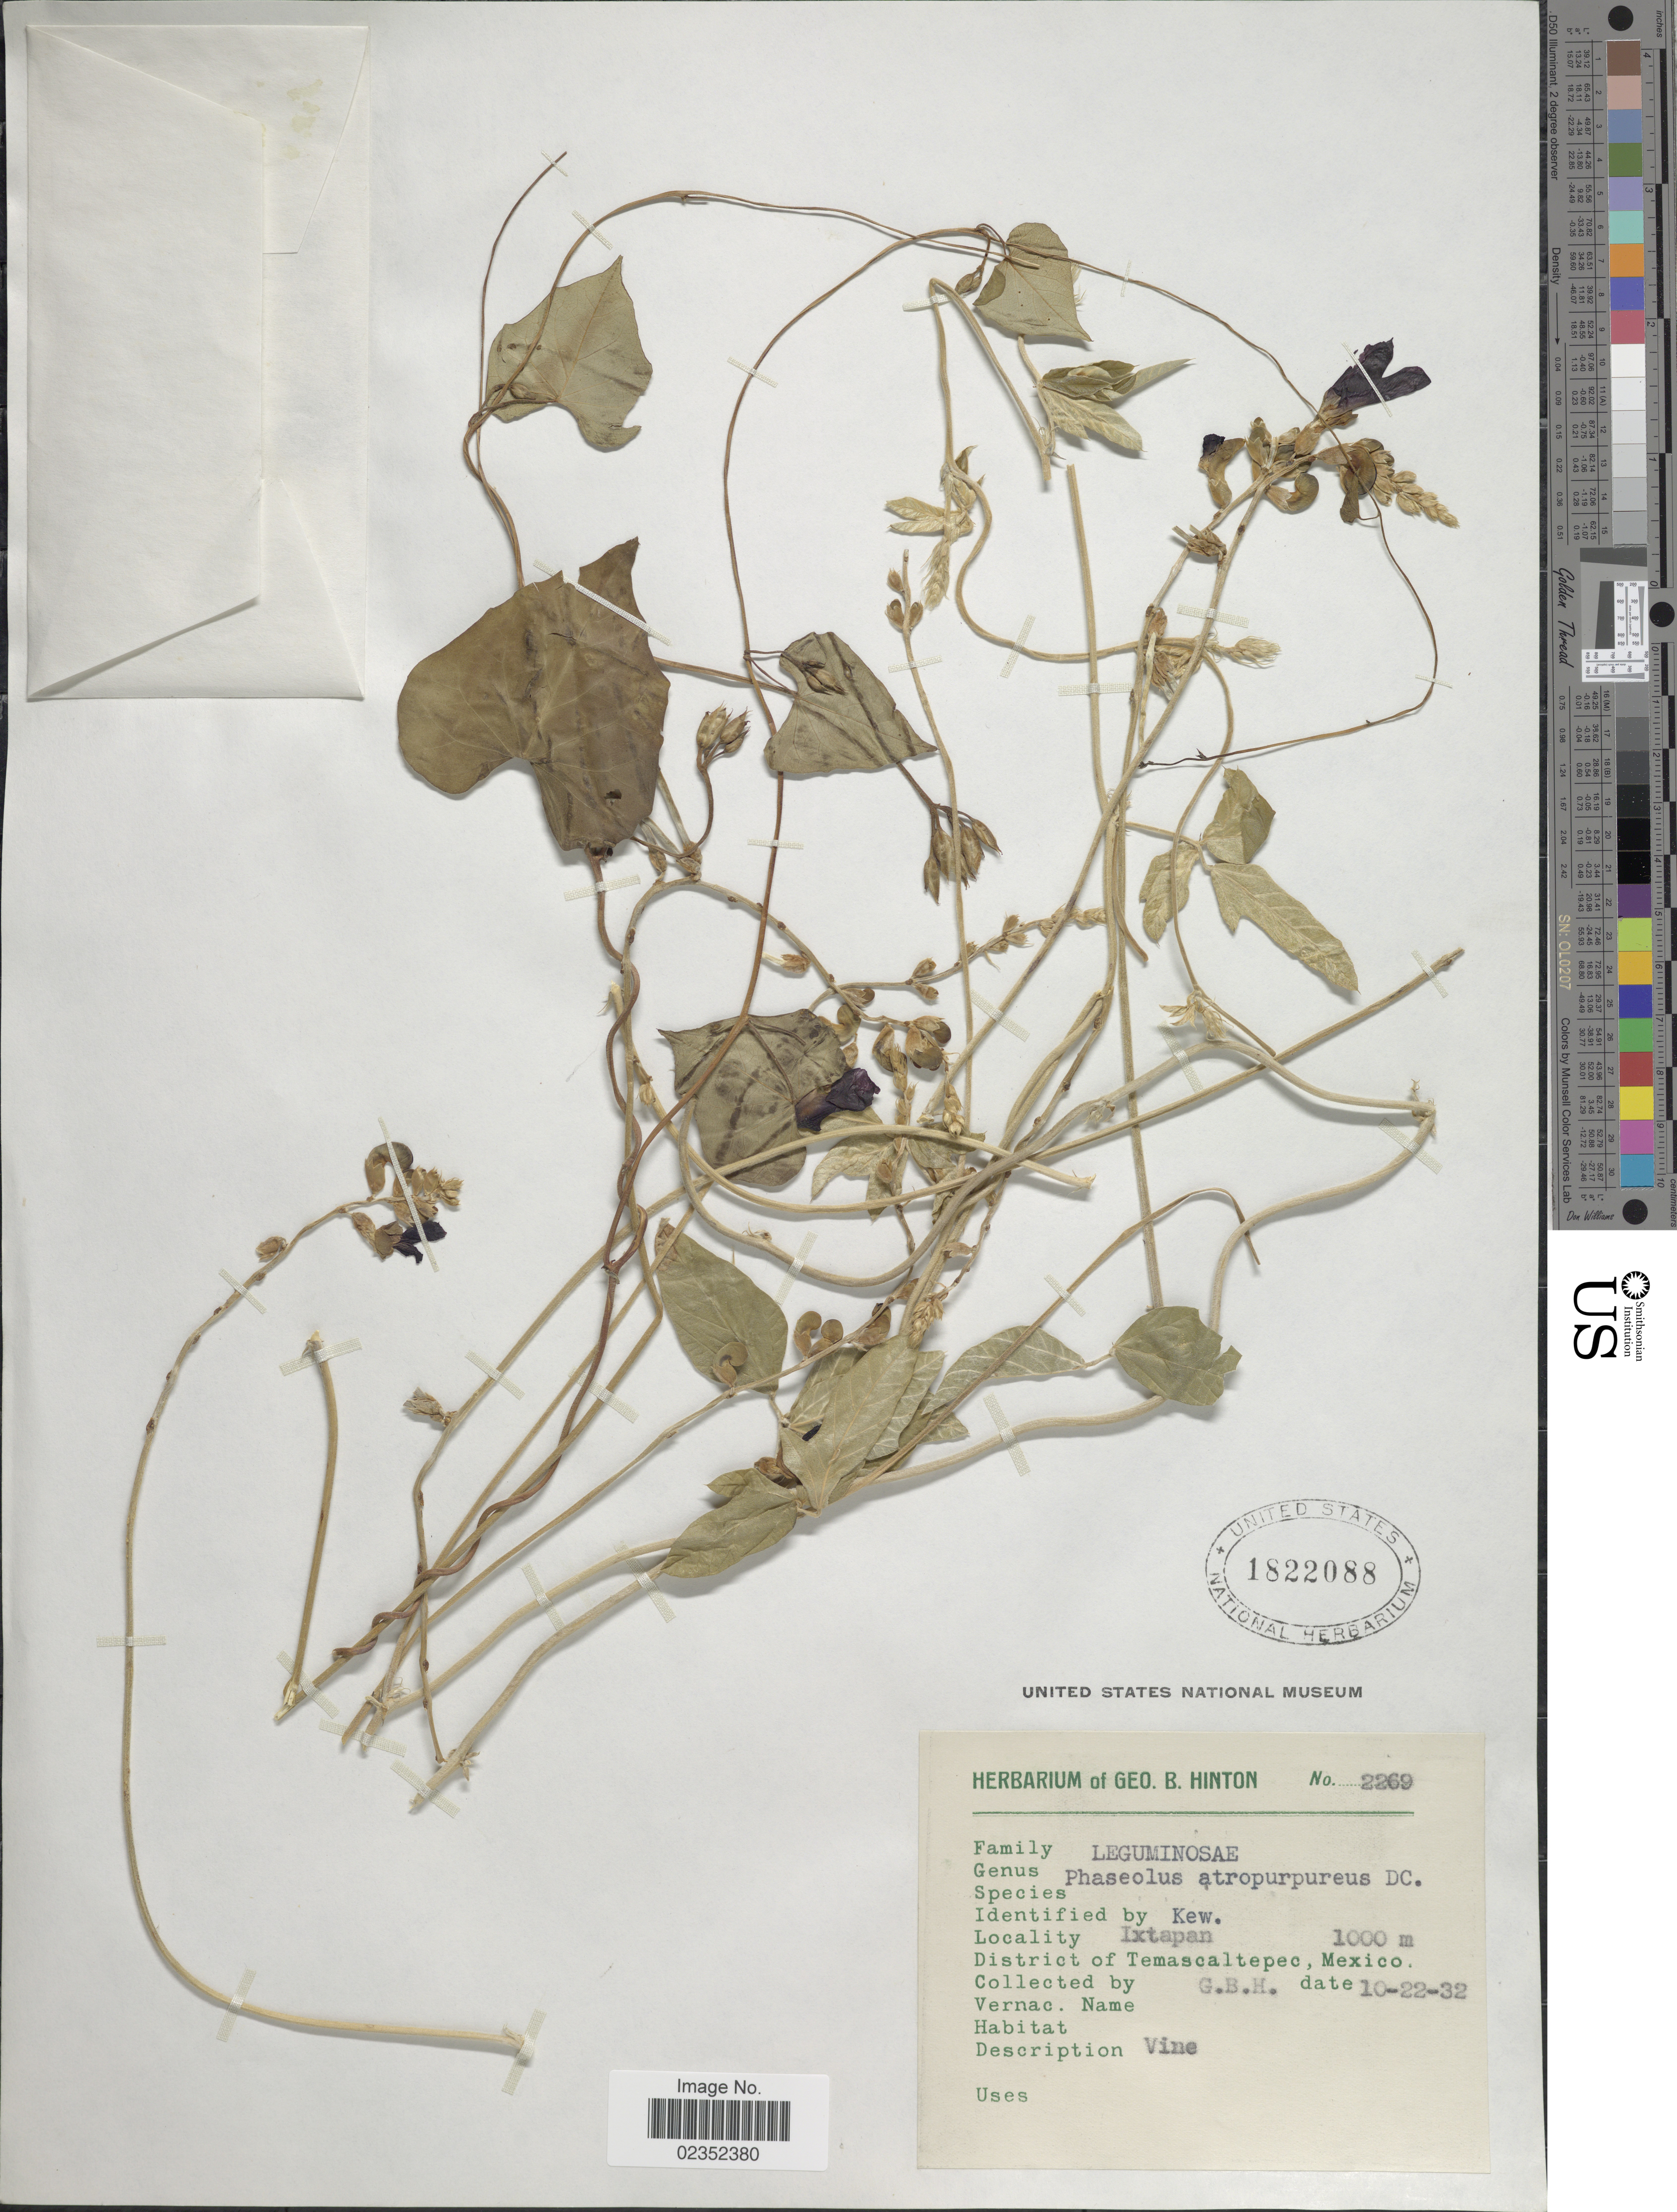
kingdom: Plantae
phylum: Tracheophyta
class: Magnoliopsida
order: Fabales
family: Fabaceae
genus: Macroptilium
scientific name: Macroptilium atropurpureum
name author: (DC.) Urb.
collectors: G. B. Hinton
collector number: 2269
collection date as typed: Transcribed d/m/y: 22/10/32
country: Mexico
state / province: México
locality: Ixtapan. District of Temascaltepec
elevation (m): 1000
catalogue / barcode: US 1822088